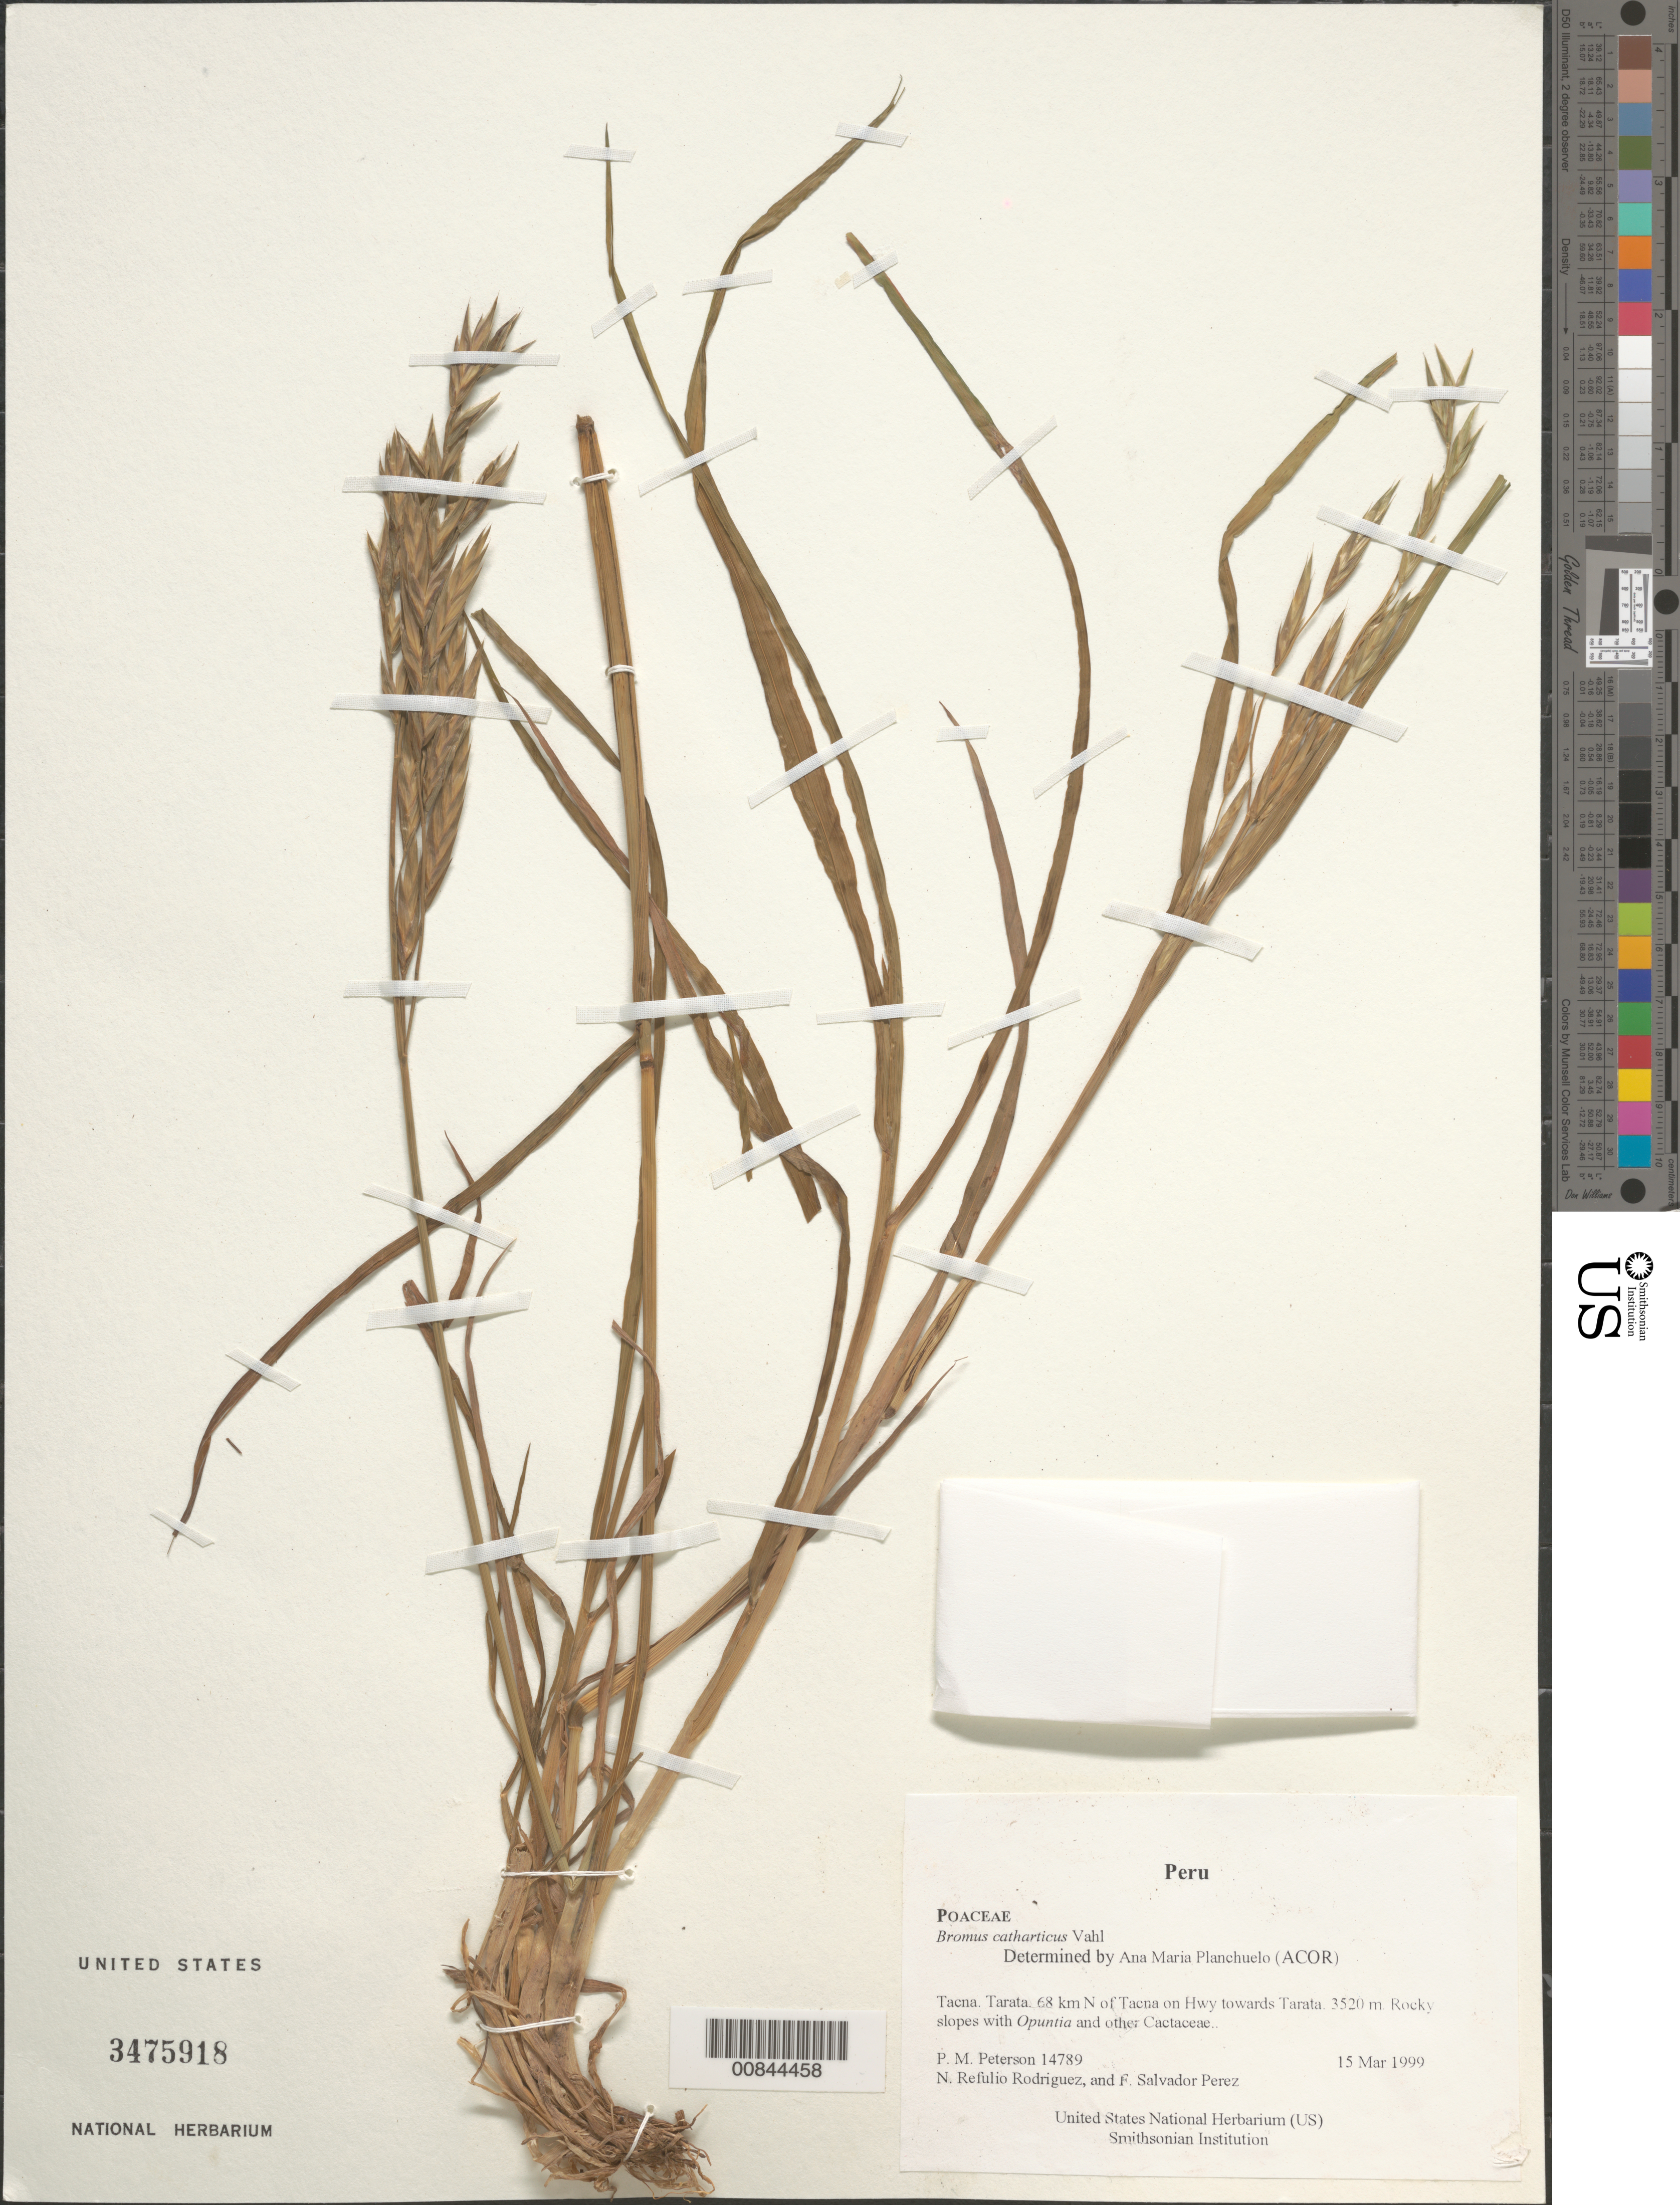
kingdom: Plantae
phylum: Tracheophyta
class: Liliopsida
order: Poales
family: Poaceae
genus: Bromus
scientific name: Bromus catharticus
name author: Vahl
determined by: Planchuelo, A. M.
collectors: P. M. Peterson, N. Refulio-Rodríguez & F. Salvador Perez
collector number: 14789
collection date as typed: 15 Mar 1999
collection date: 1999-03-15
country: Peru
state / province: Tacna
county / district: Tarata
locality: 68 km N of Tacna on Hwy towards Tarata.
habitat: Rocky slopes with Opuntia and other Cactaceae.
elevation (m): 3520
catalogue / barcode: US 3475918